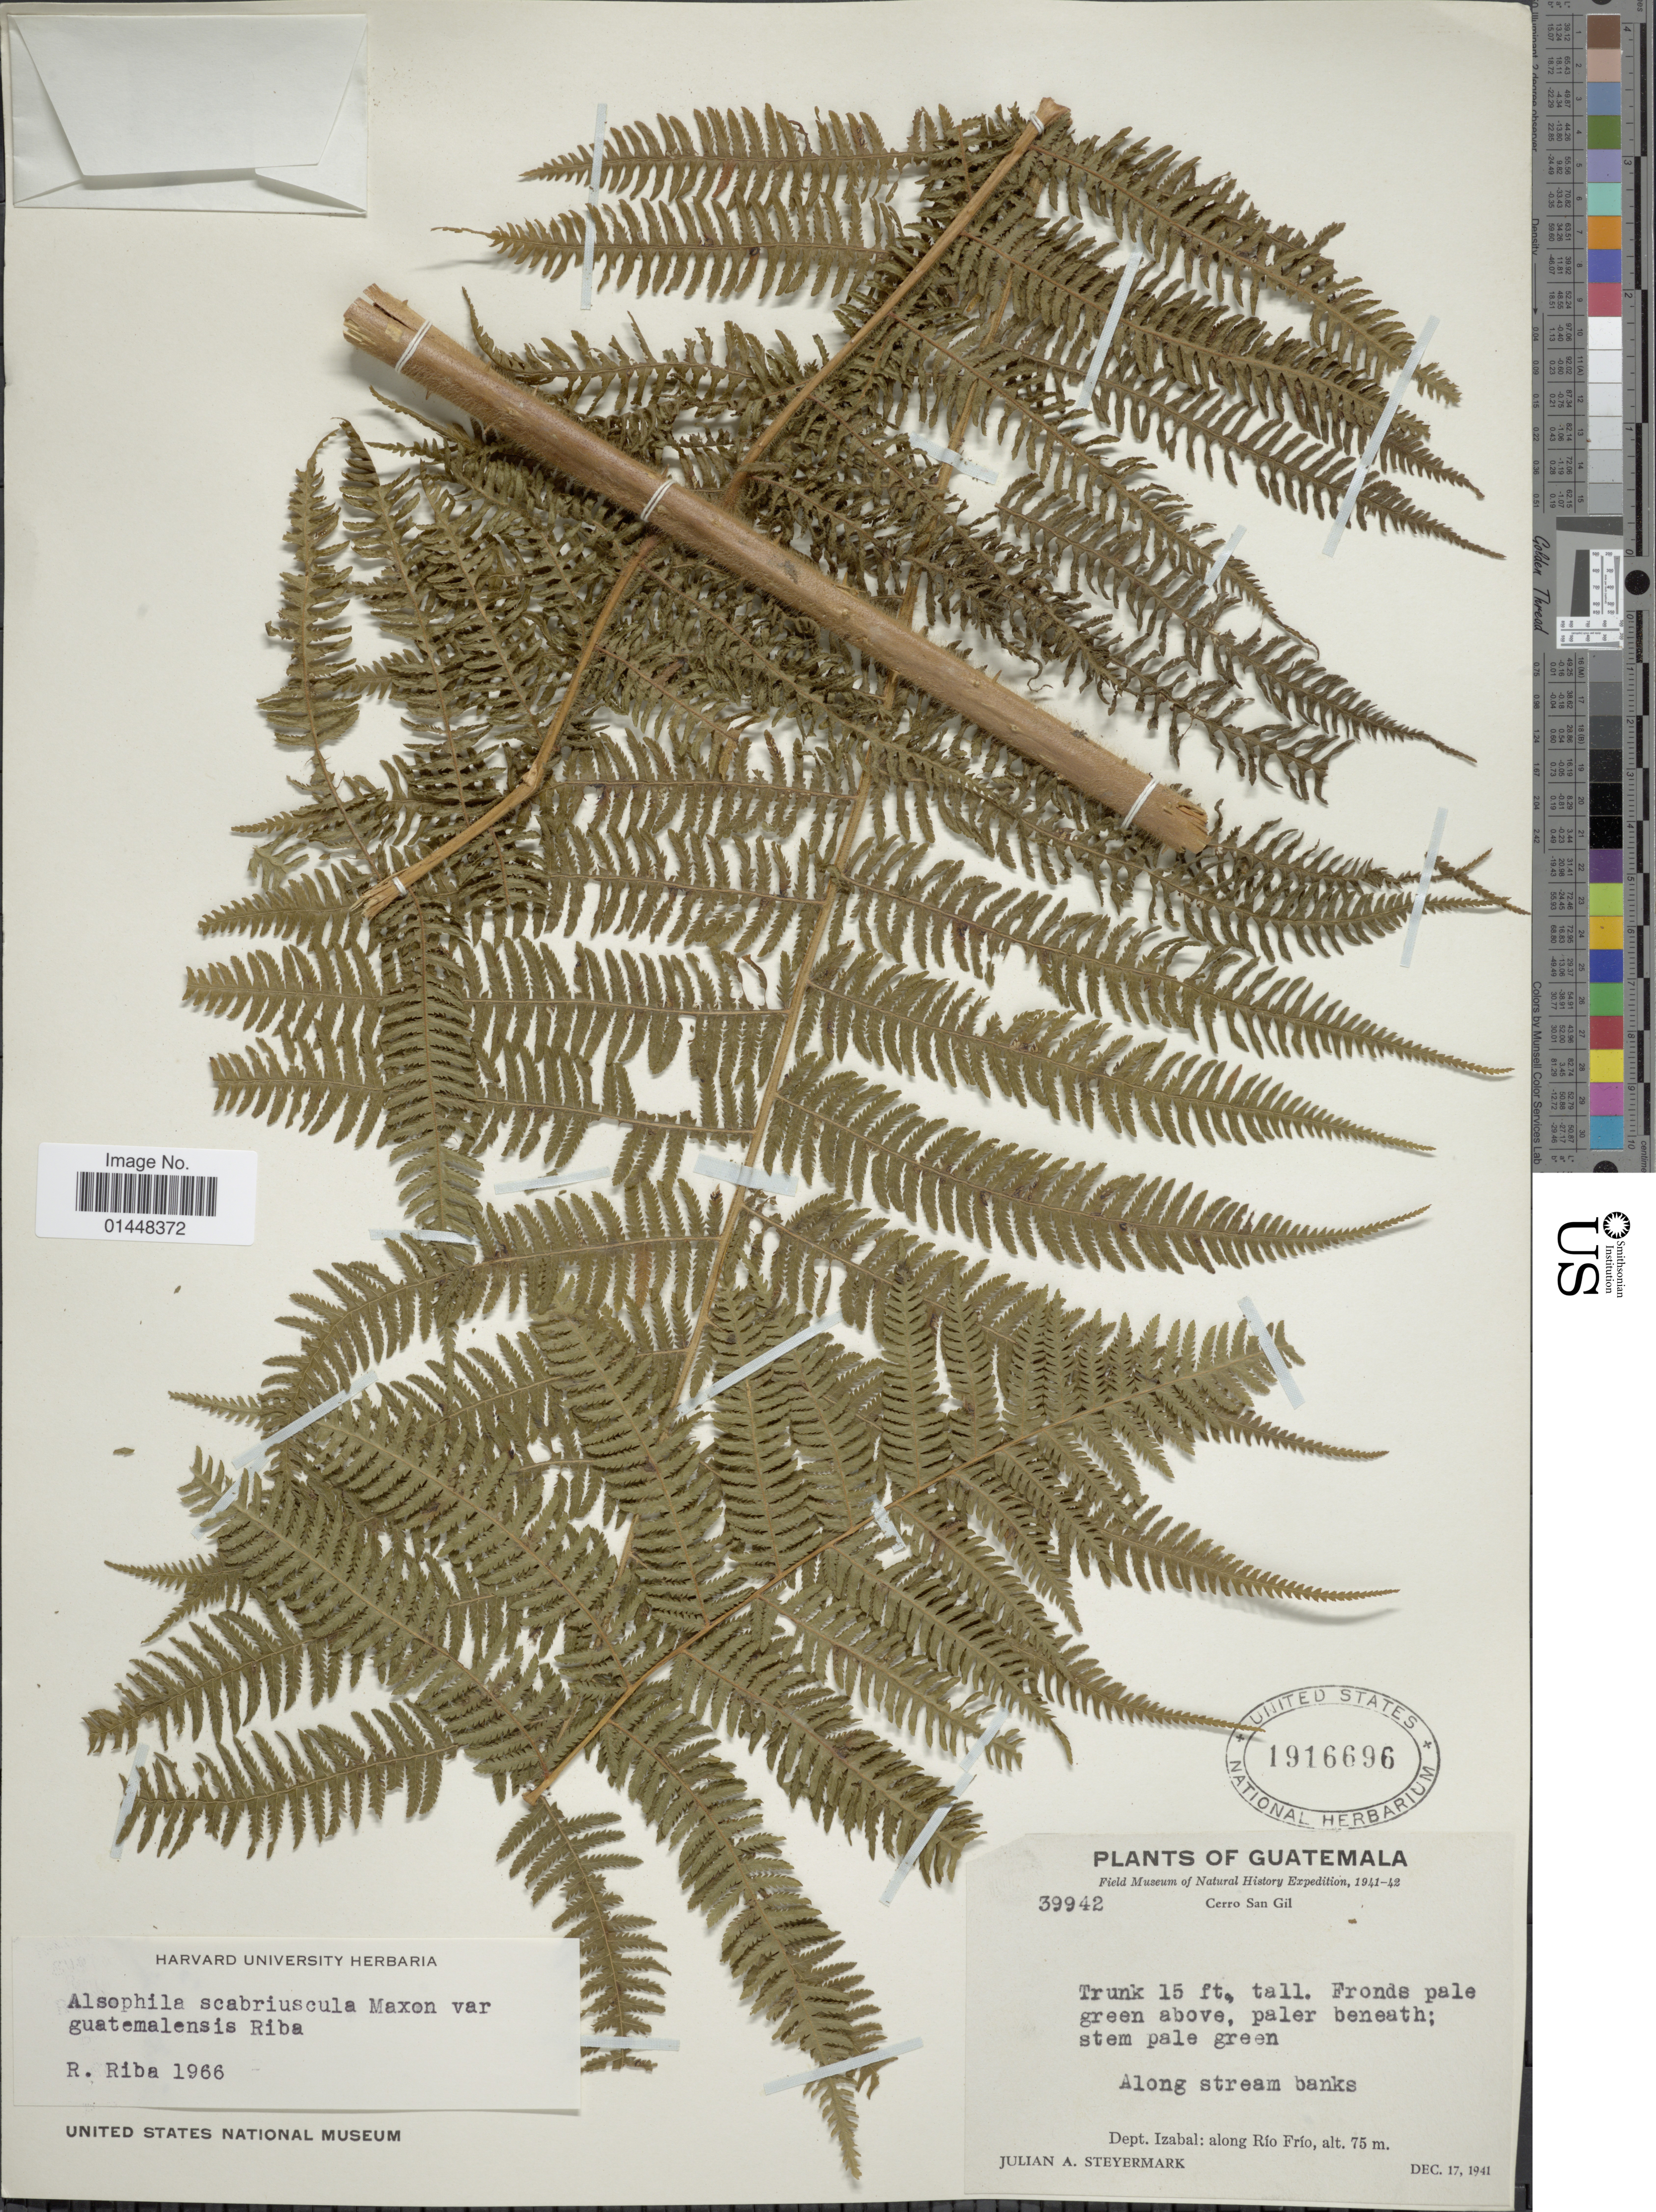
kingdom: Plantae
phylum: Tracheophyta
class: Polypodiopsida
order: Cyatheales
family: Cyatheaceae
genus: Cyathea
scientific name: Cyathea bicrenata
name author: Liebm.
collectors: J. Steyermark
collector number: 39942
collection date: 1941-12-17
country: Guatemala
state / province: Izabal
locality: Guatemala, Along stream banks, Dept. Izabal: along Rio Frio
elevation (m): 75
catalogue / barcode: US 1916696